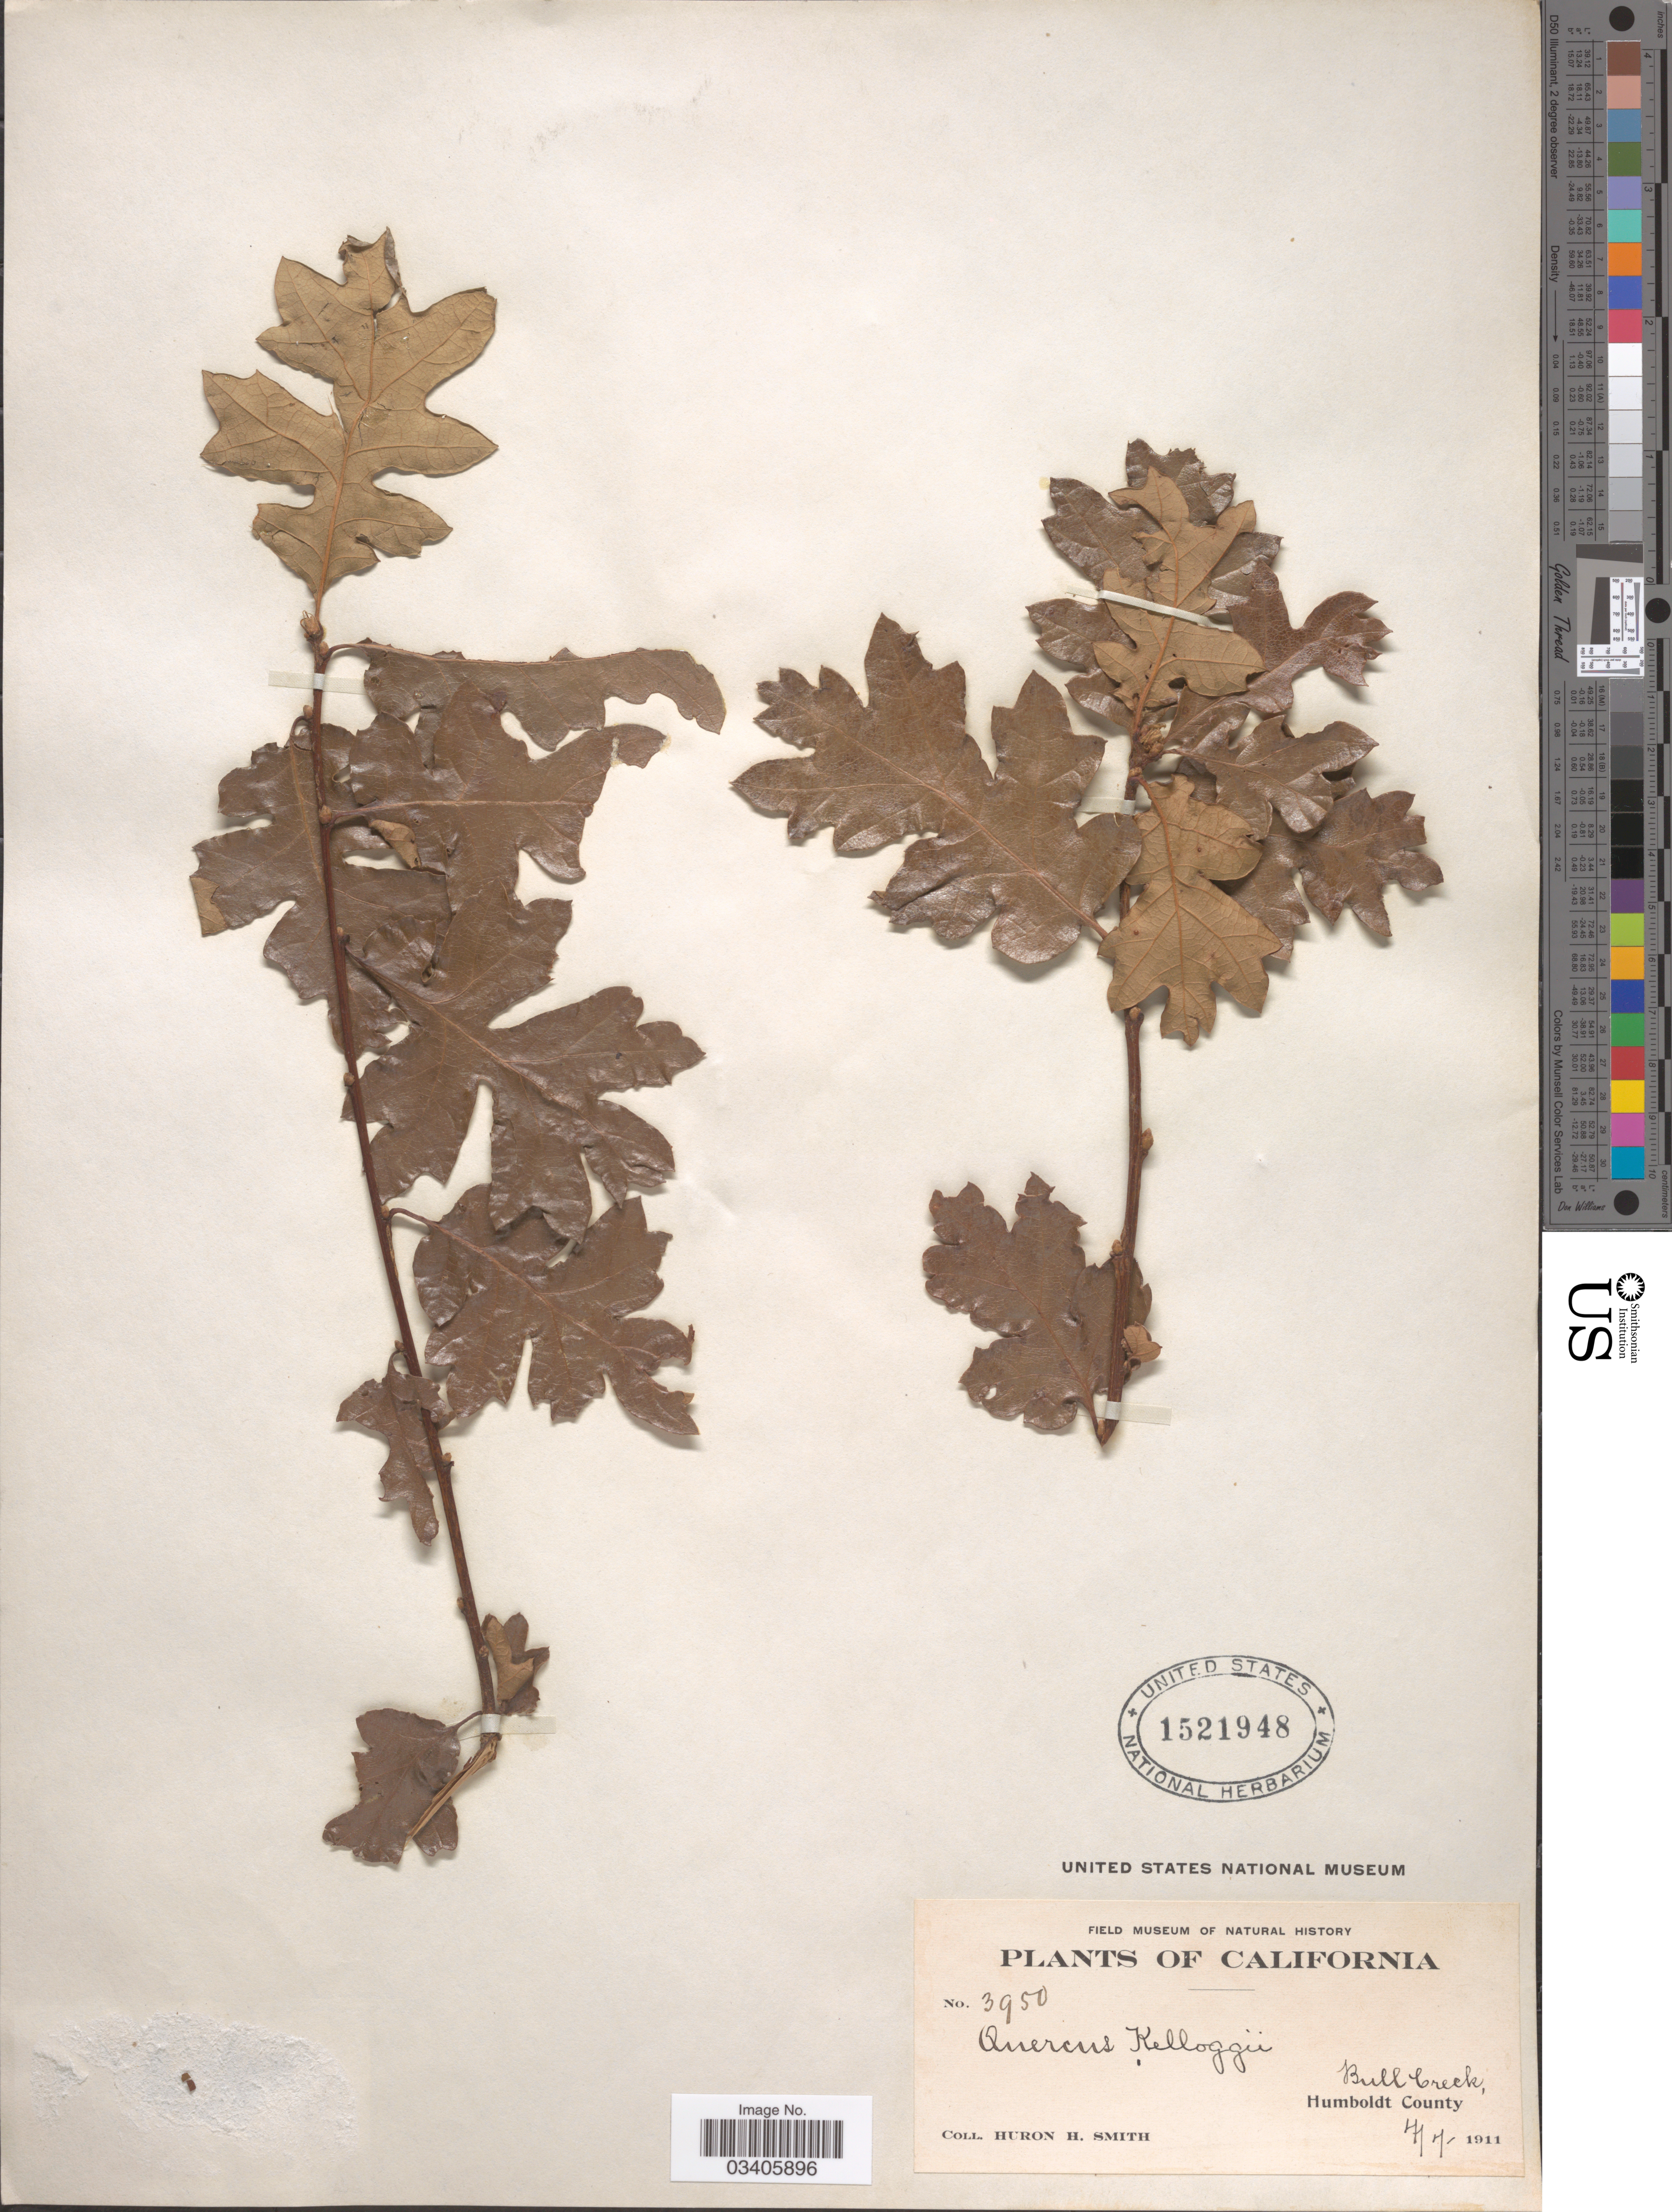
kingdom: Plantae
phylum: Tracheophyta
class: Magnoliopsida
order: Fagales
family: Fagaceae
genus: Quercus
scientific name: Quercus kelloggii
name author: Newb.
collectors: Huron H. Smith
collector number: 3950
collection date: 1911-07-07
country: United States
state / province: California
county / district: Humboldt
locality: Bull Creek, Humboldt County.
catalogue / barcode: US 1521948